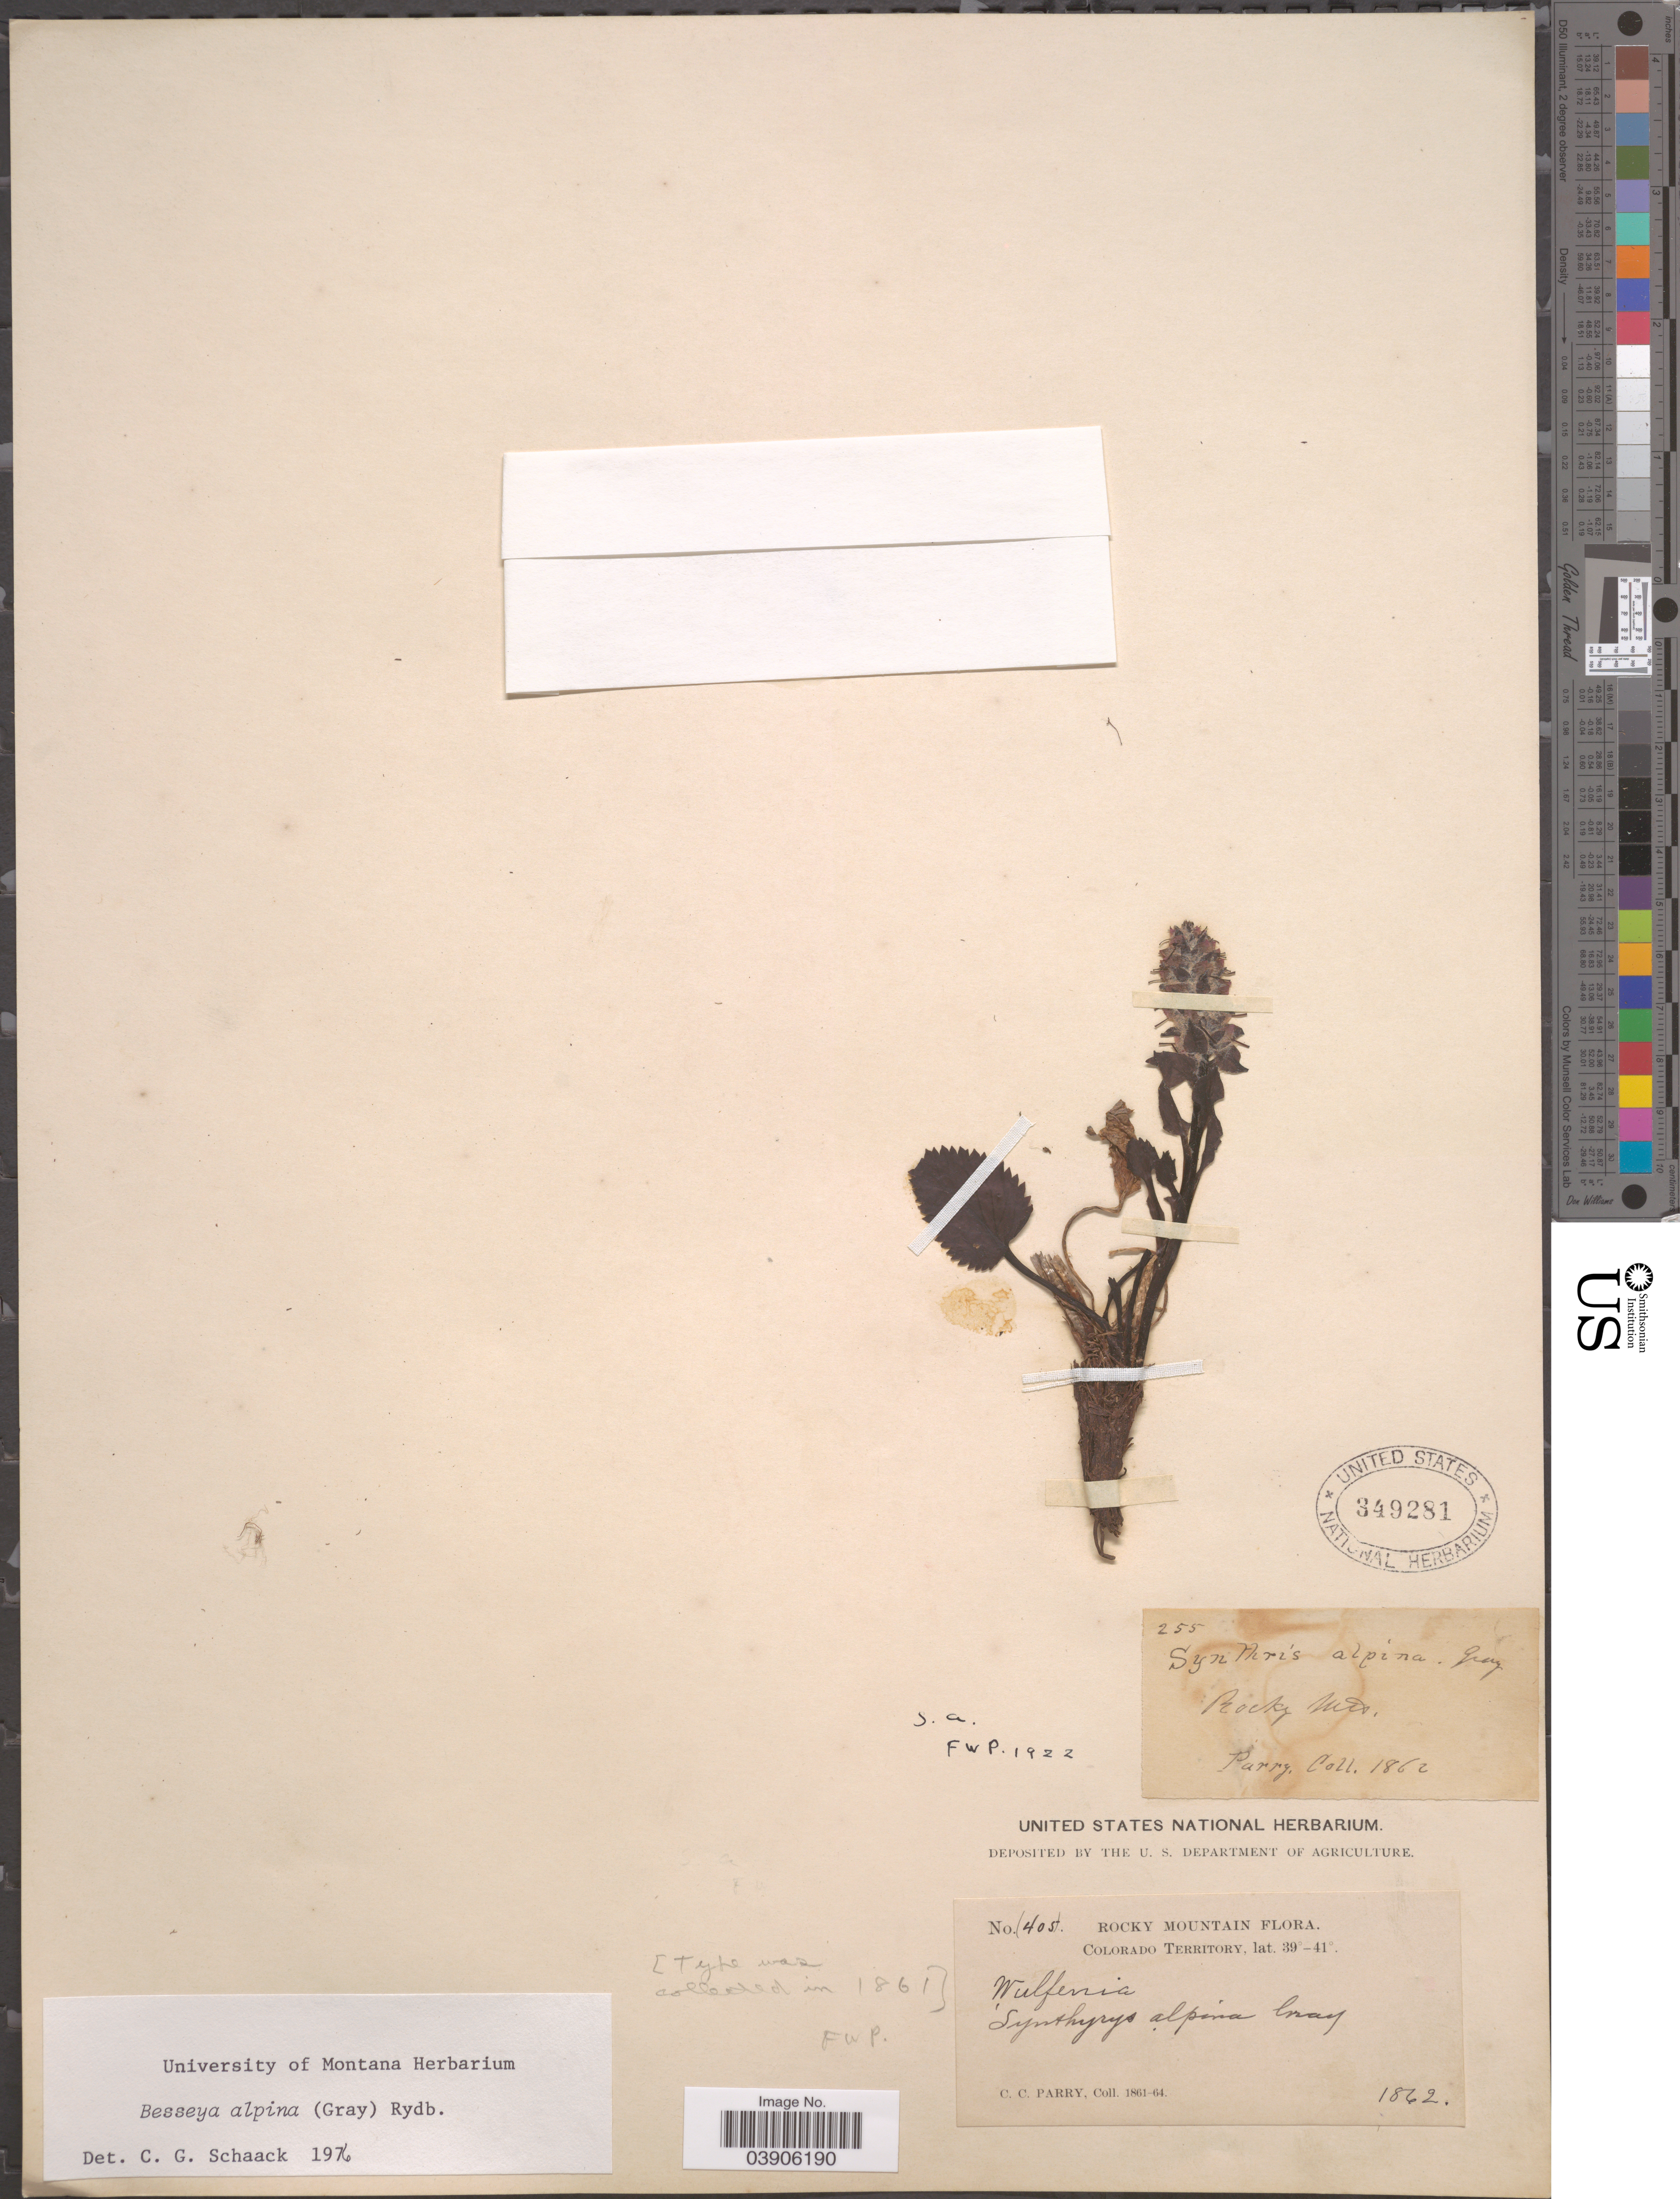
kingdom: Plantae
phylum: Tracheophyta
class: Magnoliopsida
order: Lamiales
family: Plantaginaceae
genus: Synthyris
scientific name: Synthyris alpina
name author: A. Gray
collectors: C. C. Parry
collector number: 405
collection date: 1862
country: United States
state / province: Colorado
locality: Rocky Mountain. Colorado Territory.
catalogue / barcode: US 349281